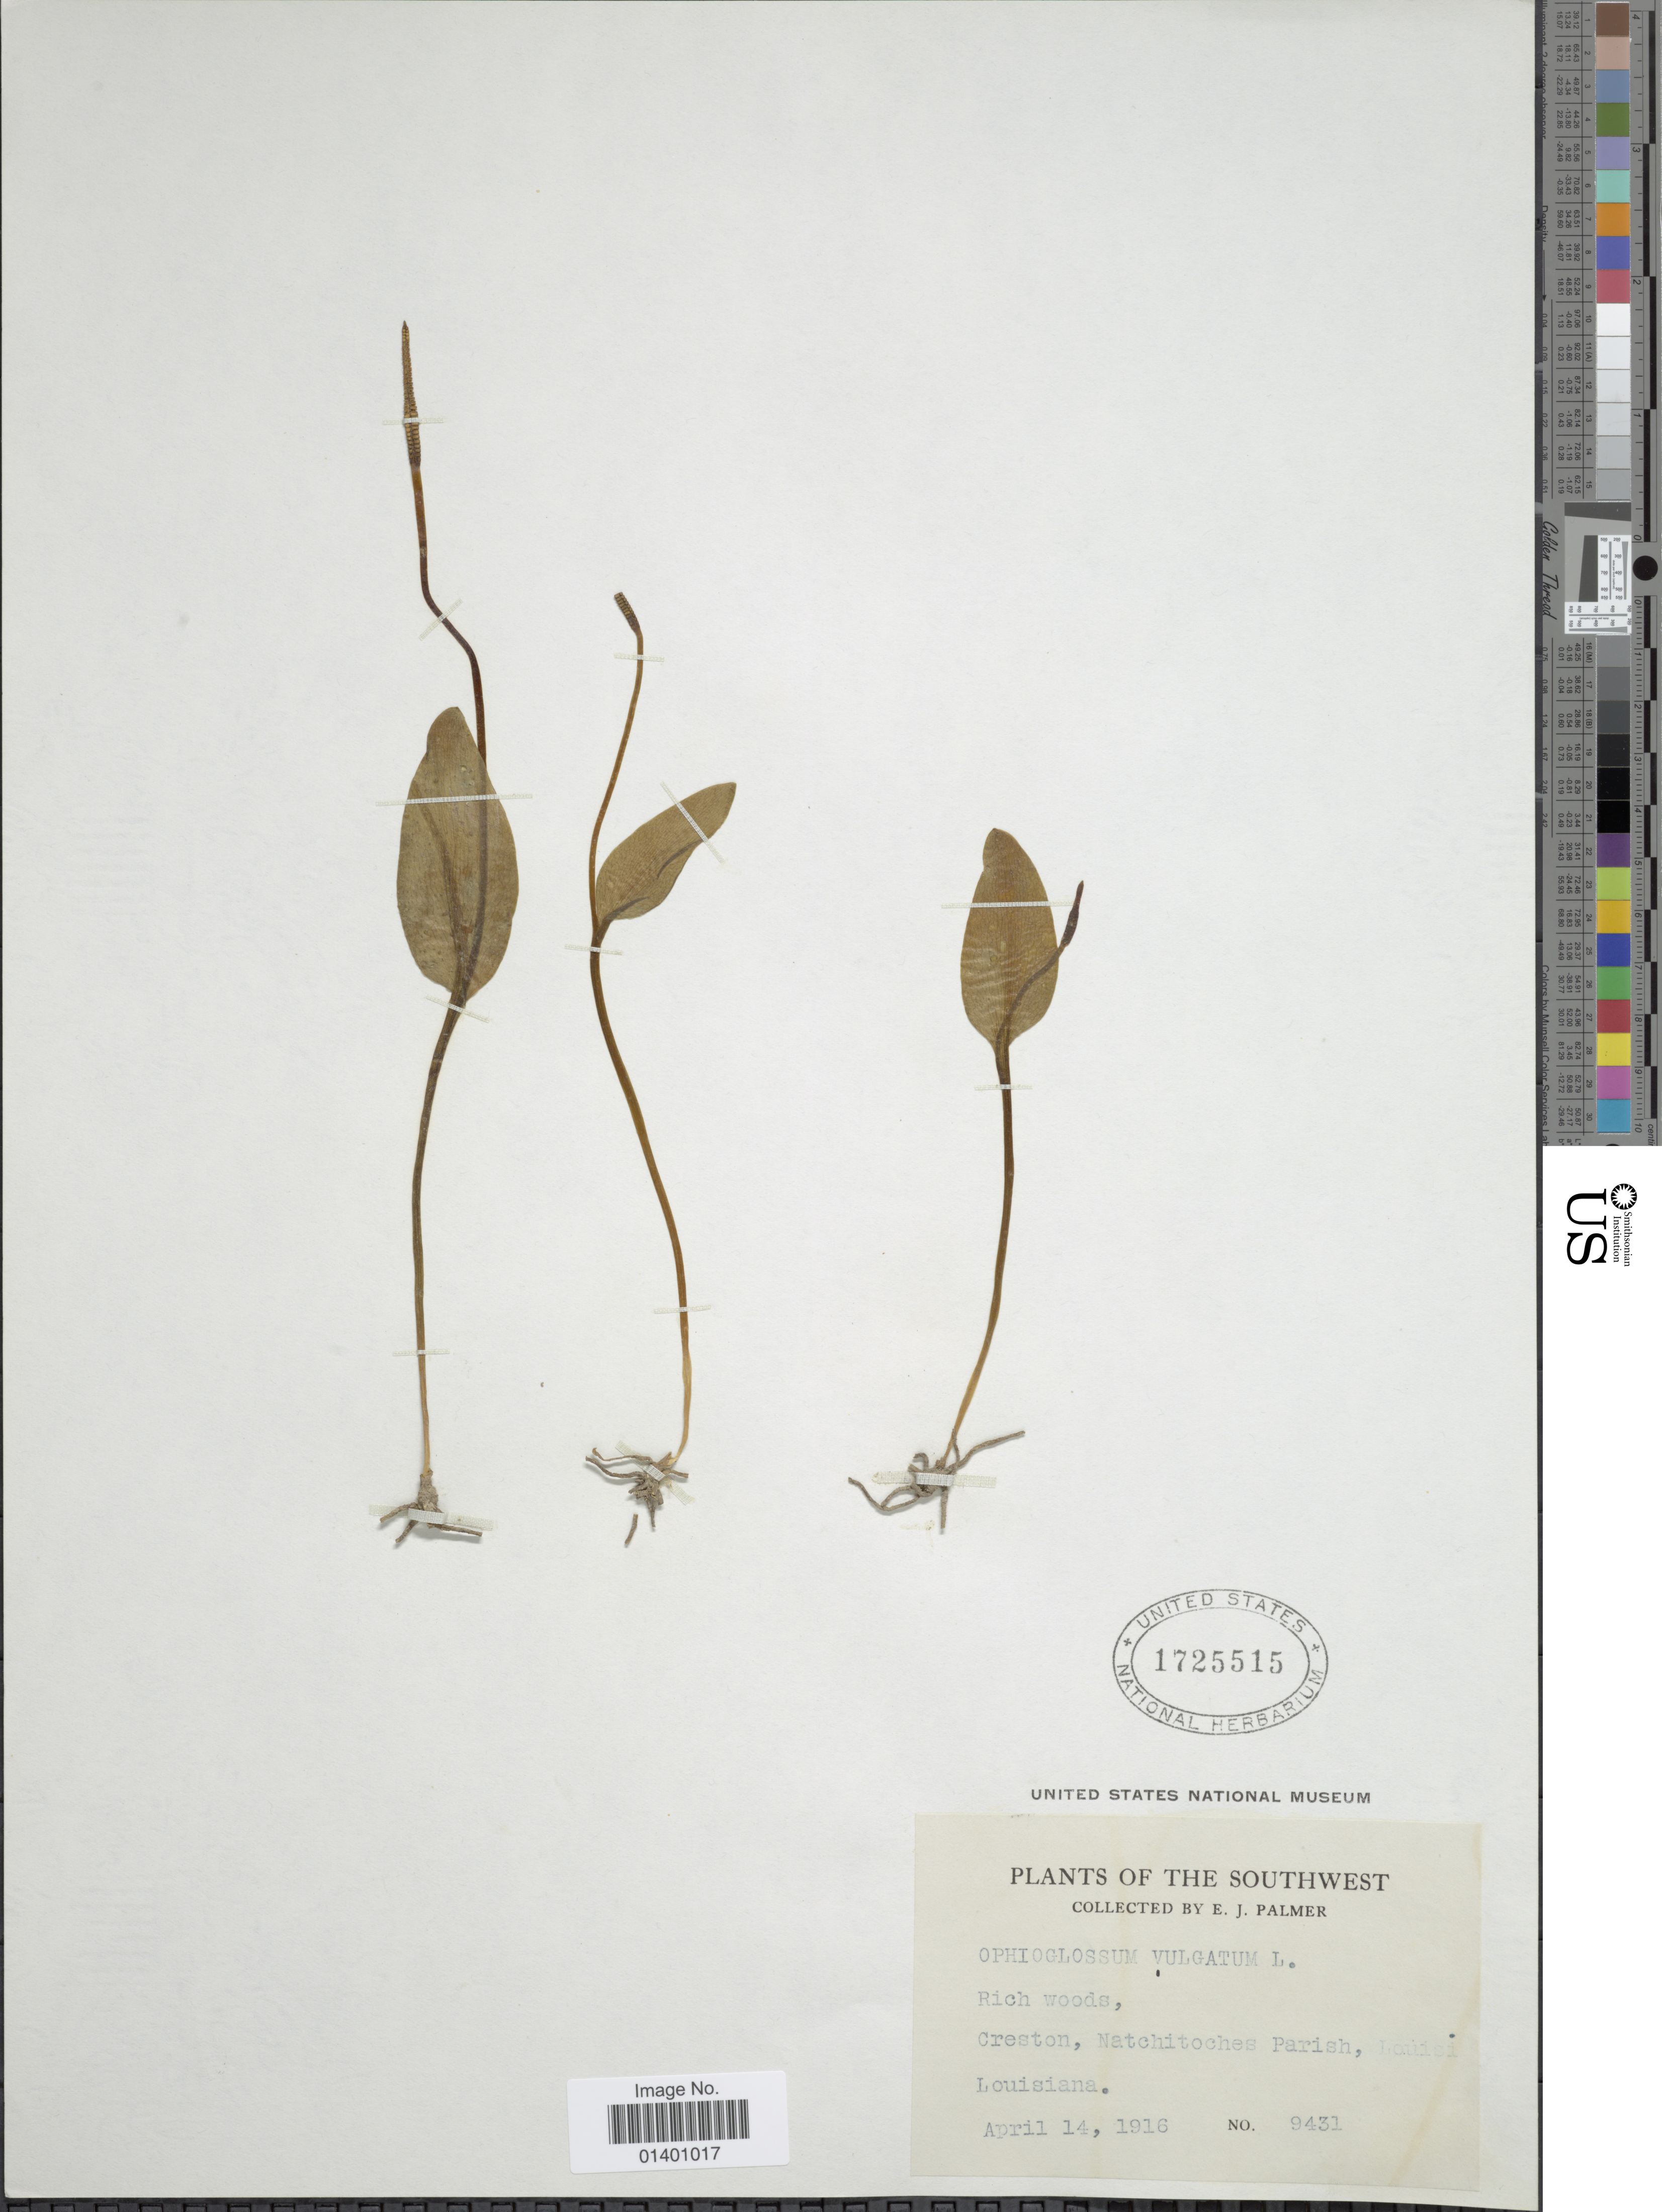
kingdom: Plantae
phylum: Tracheophyta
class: Polypodiopsida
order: Ophioglossales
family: Ophioglossaceae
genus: Ophioglossum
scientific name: Ophioglossum vulgatum var. pycnostichum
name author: Fernald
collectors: E. J. Palmer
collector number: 9431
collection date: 1916-04-14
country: United States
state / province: Louisiana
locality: Southwest, Creston, Natchitoches Parish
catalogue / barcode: US 1725515